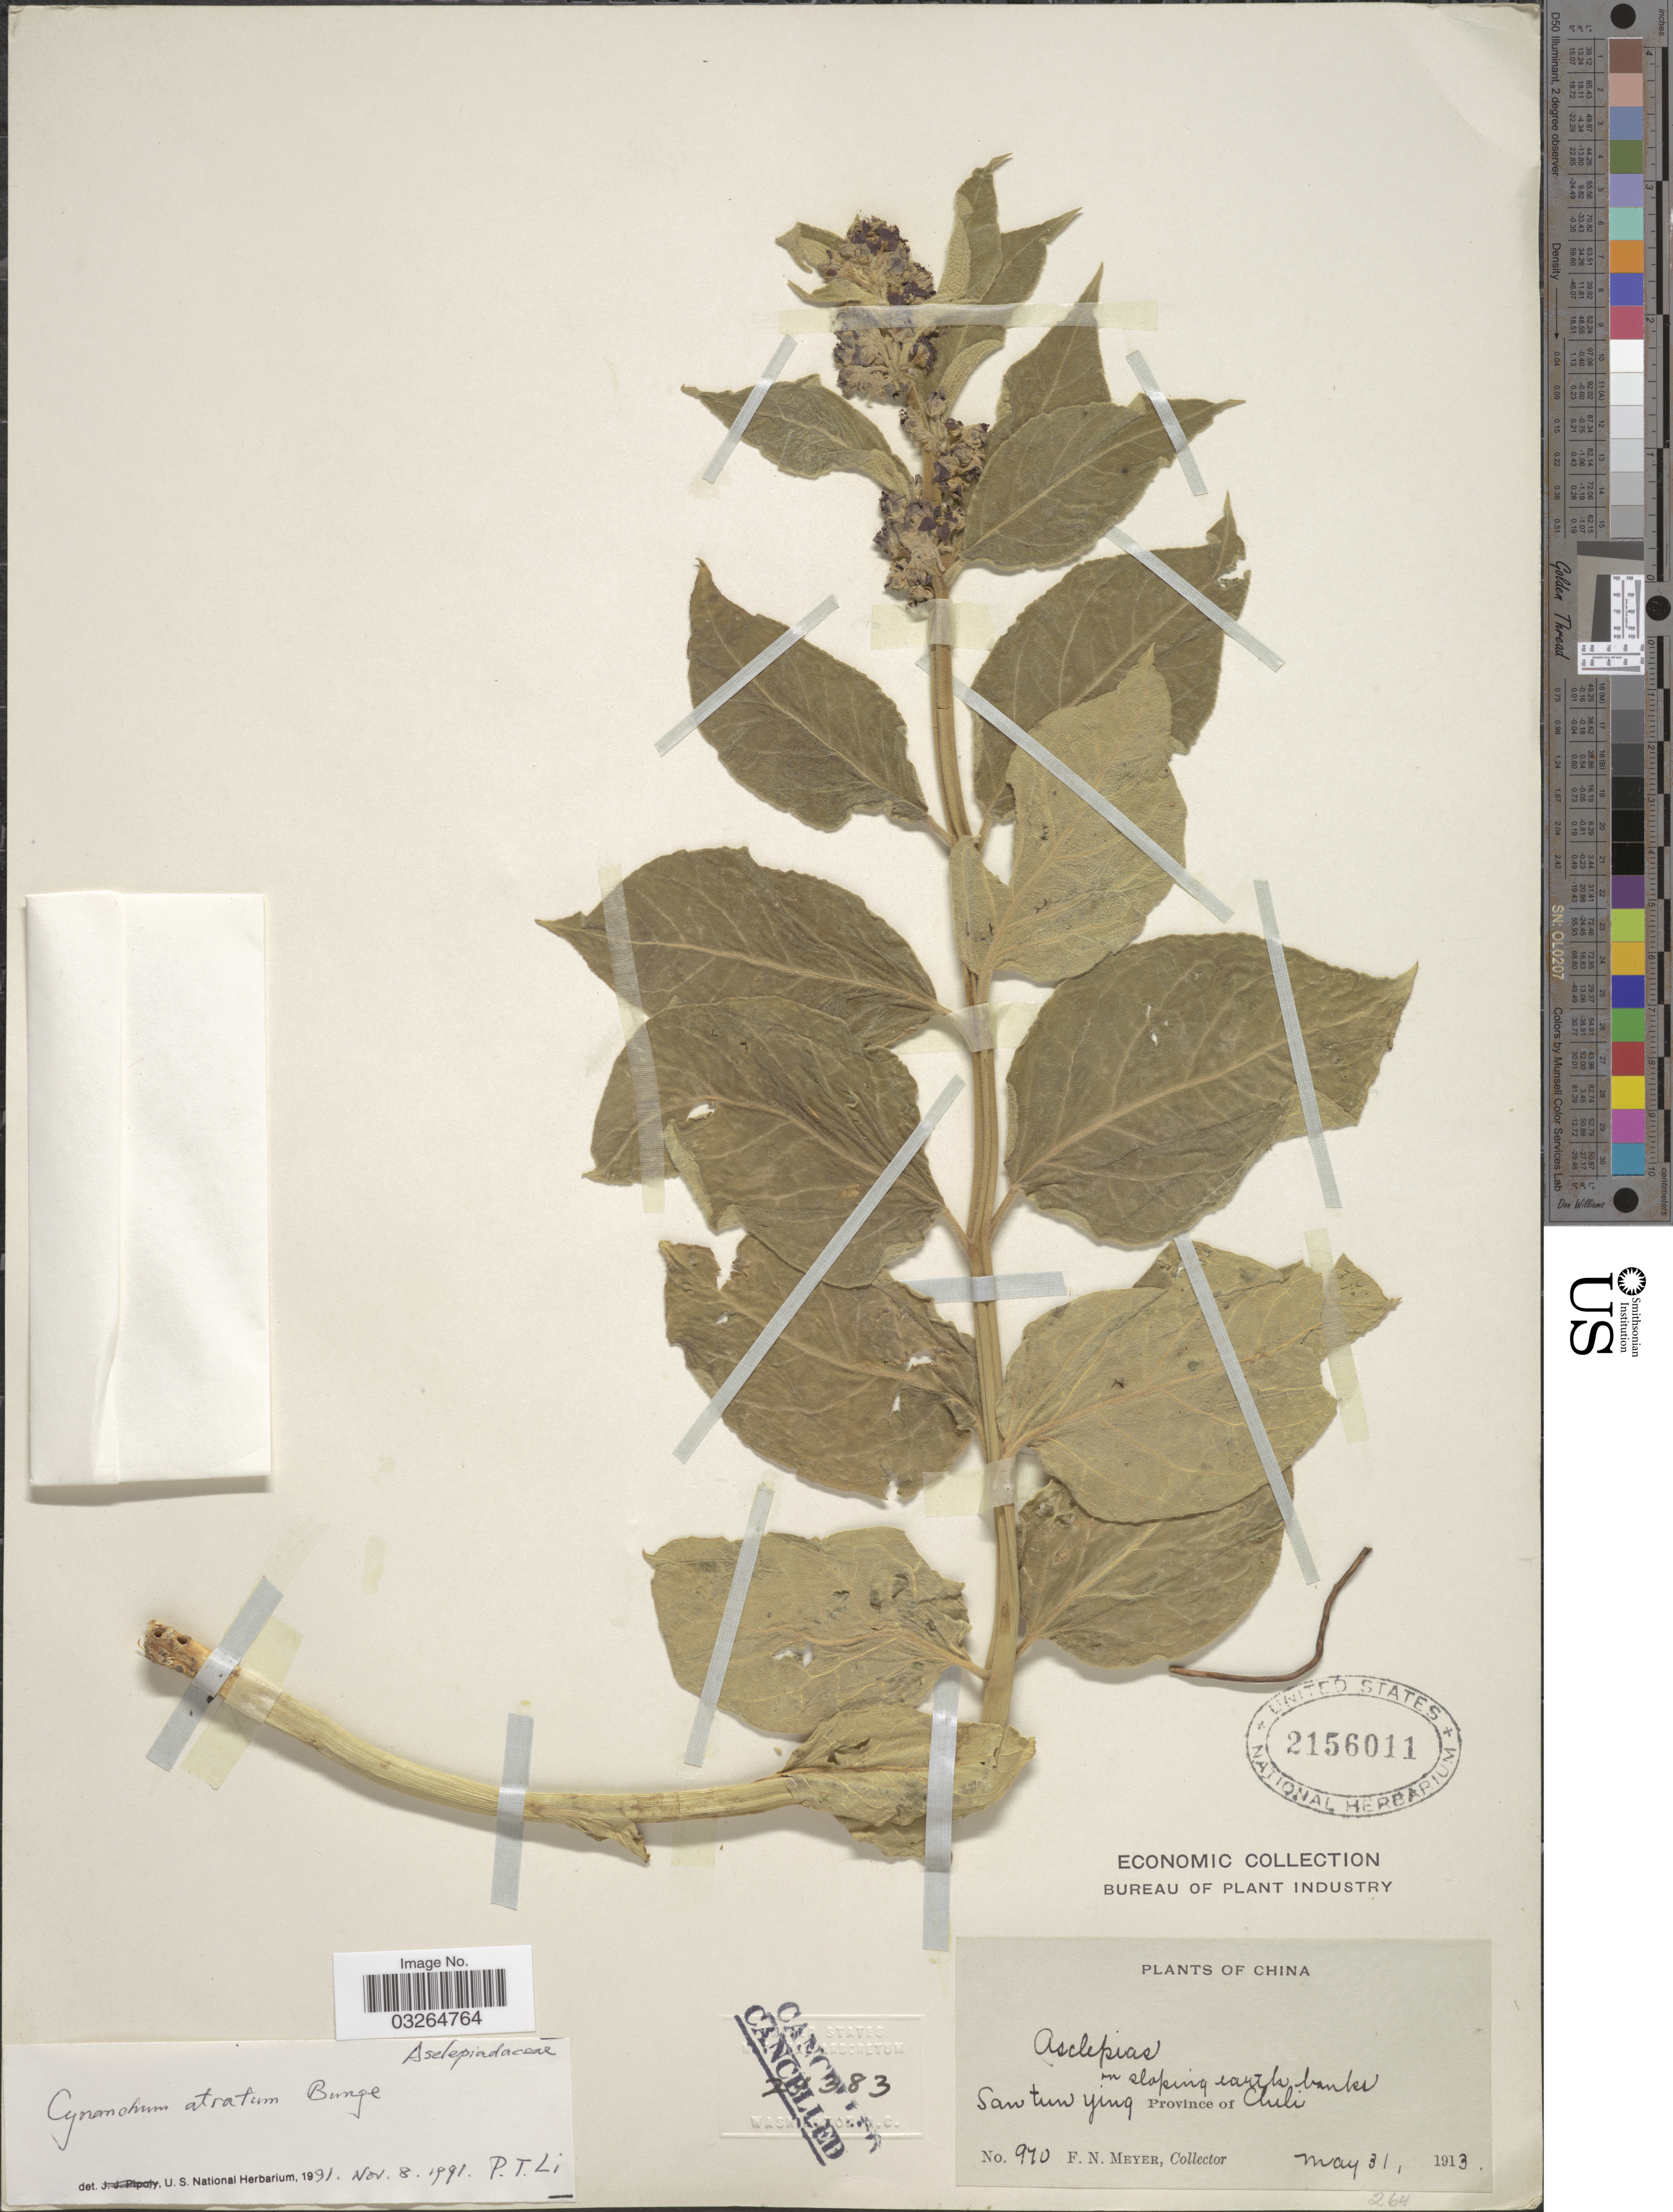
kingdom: Plantae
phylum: Tracheophyta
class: Magnoliopsida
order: Gentianales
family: Apocynaceae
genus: Cynanchum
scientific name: Cynanchum atratum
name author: Bunge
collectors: F. N. Meyer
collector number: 970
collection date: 1913-05-31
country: China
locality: Sawtun ying. Province of Chili.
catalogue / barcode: US 2156011